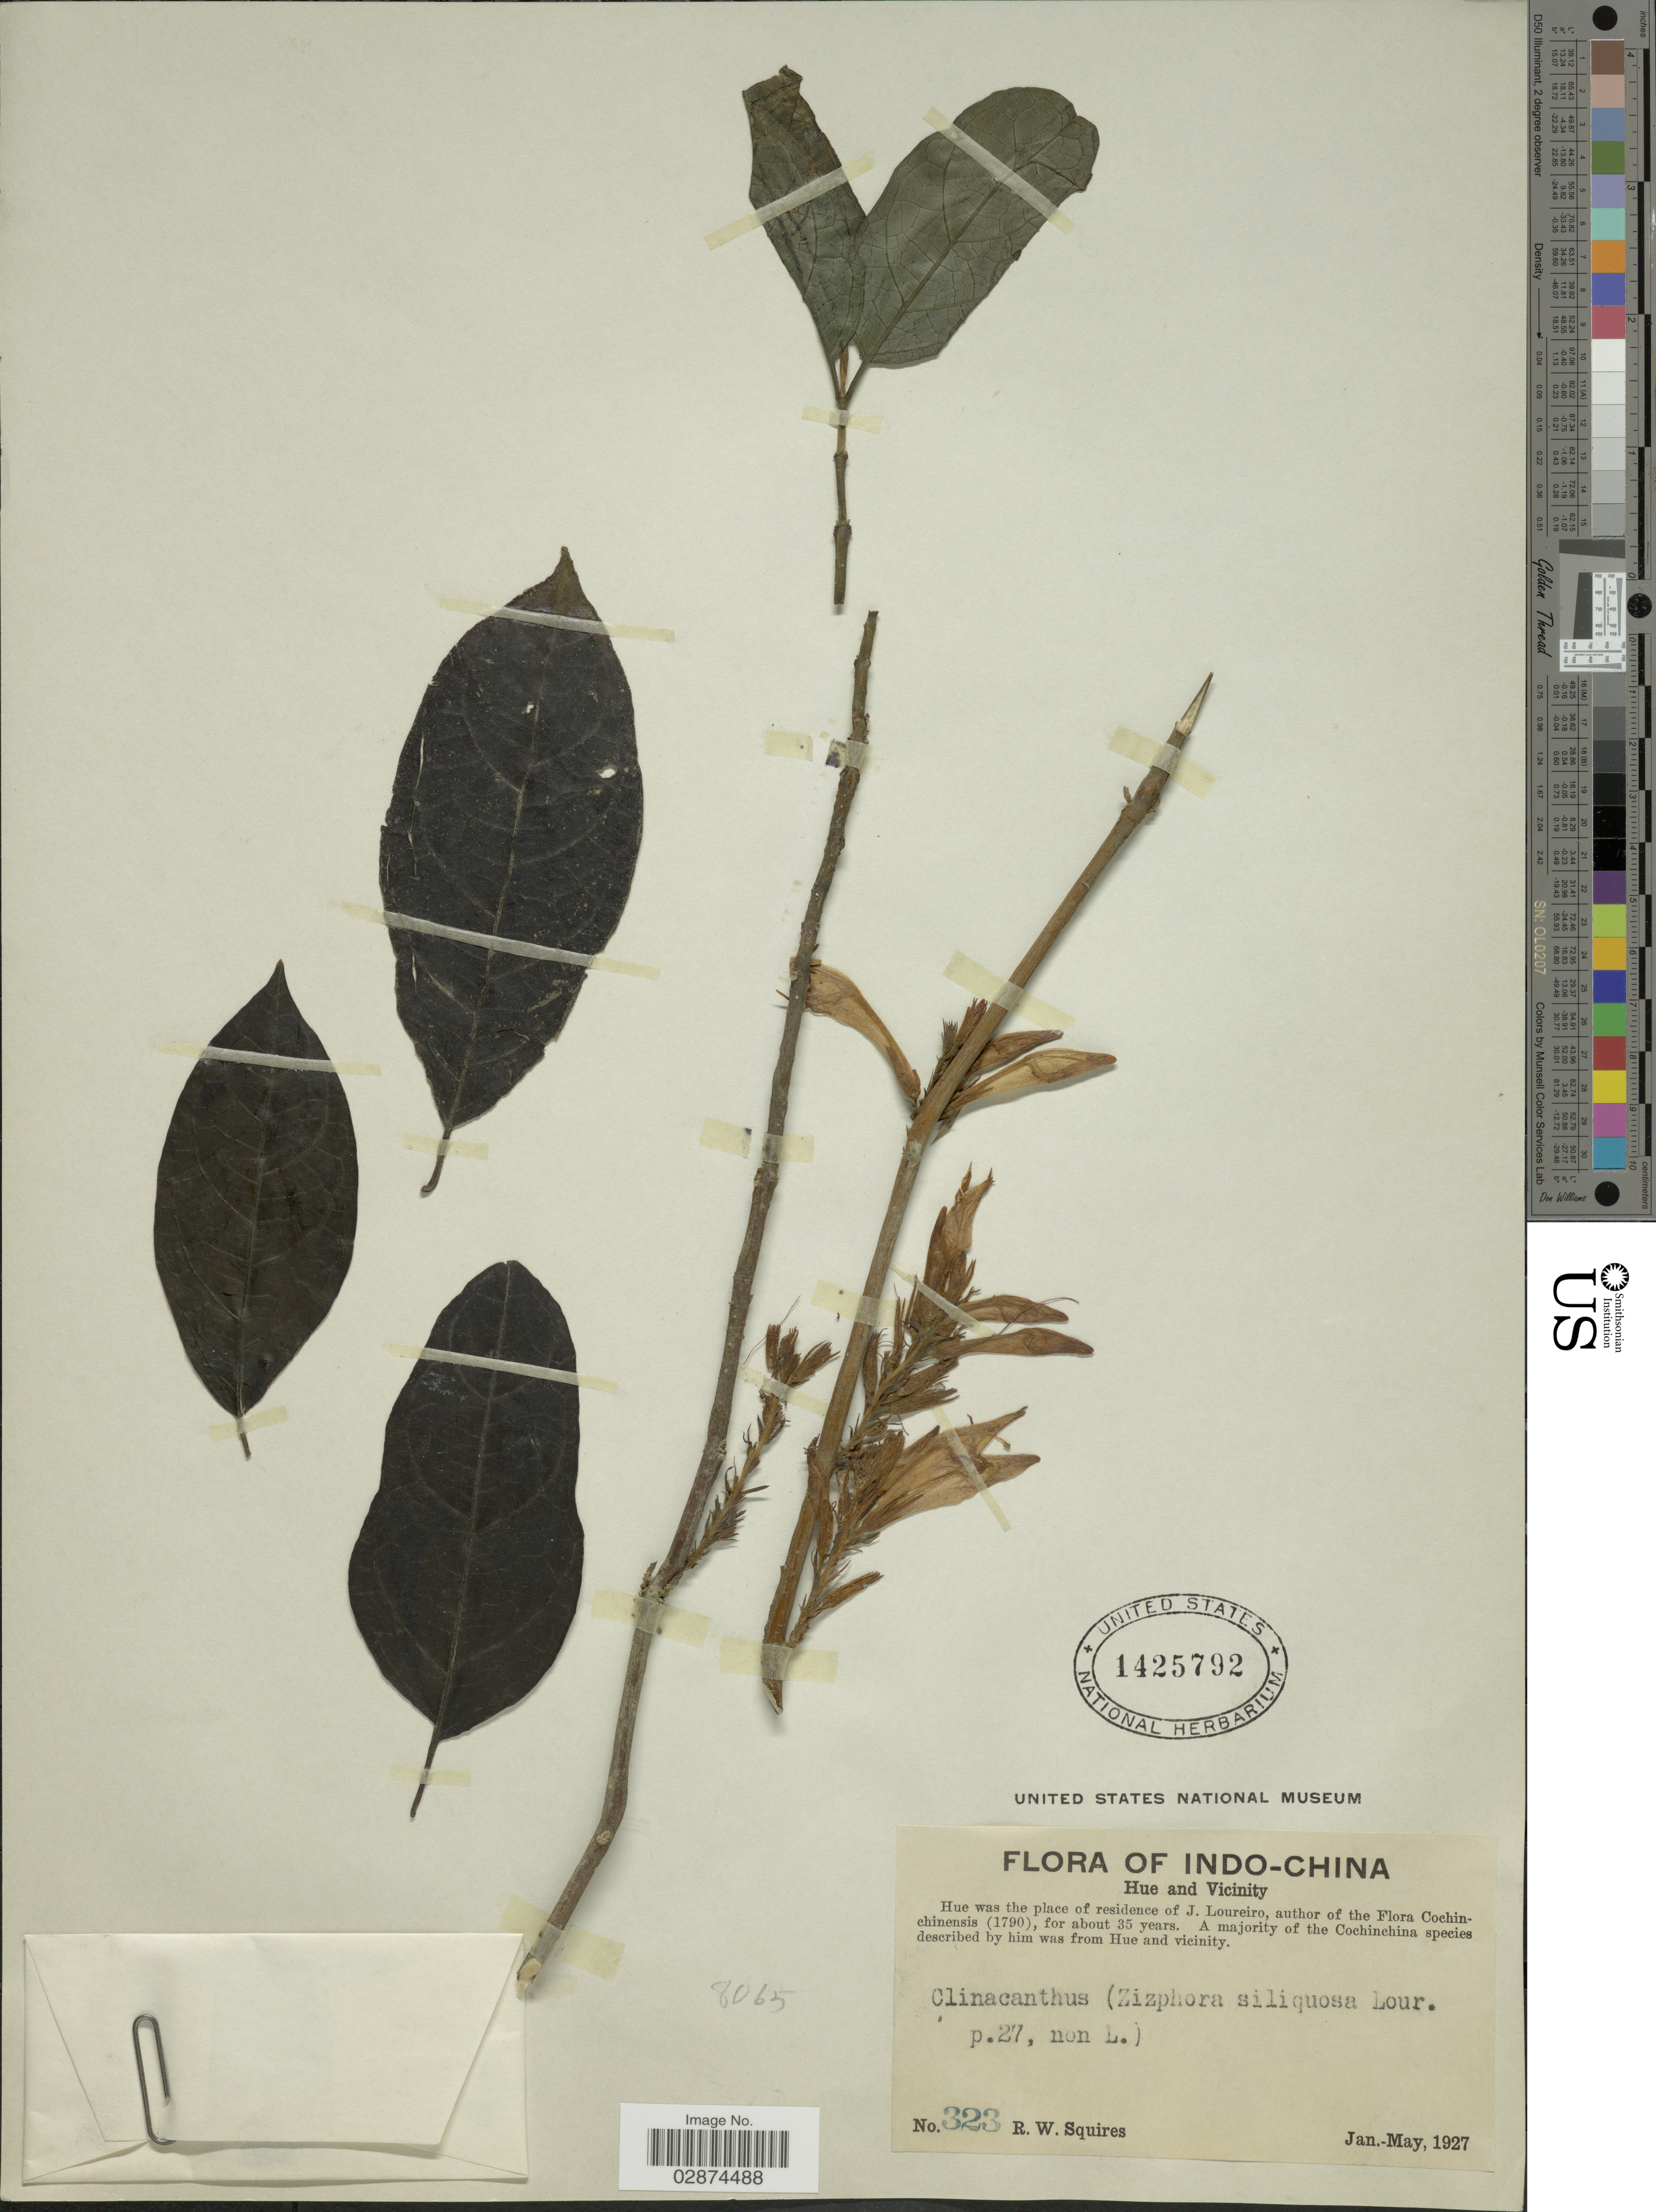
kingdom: Plantae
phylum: Tracheophyta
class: Magnoliopsida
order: Lamiales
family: Acanthaceae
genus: Clinacanthus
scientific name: Clinacanthus sp.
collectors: R. Squires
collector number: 323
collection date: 1927-01/1927-05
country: Vietnam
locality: Indo-China. Hue and Vicinity.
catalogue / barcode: US 1425792